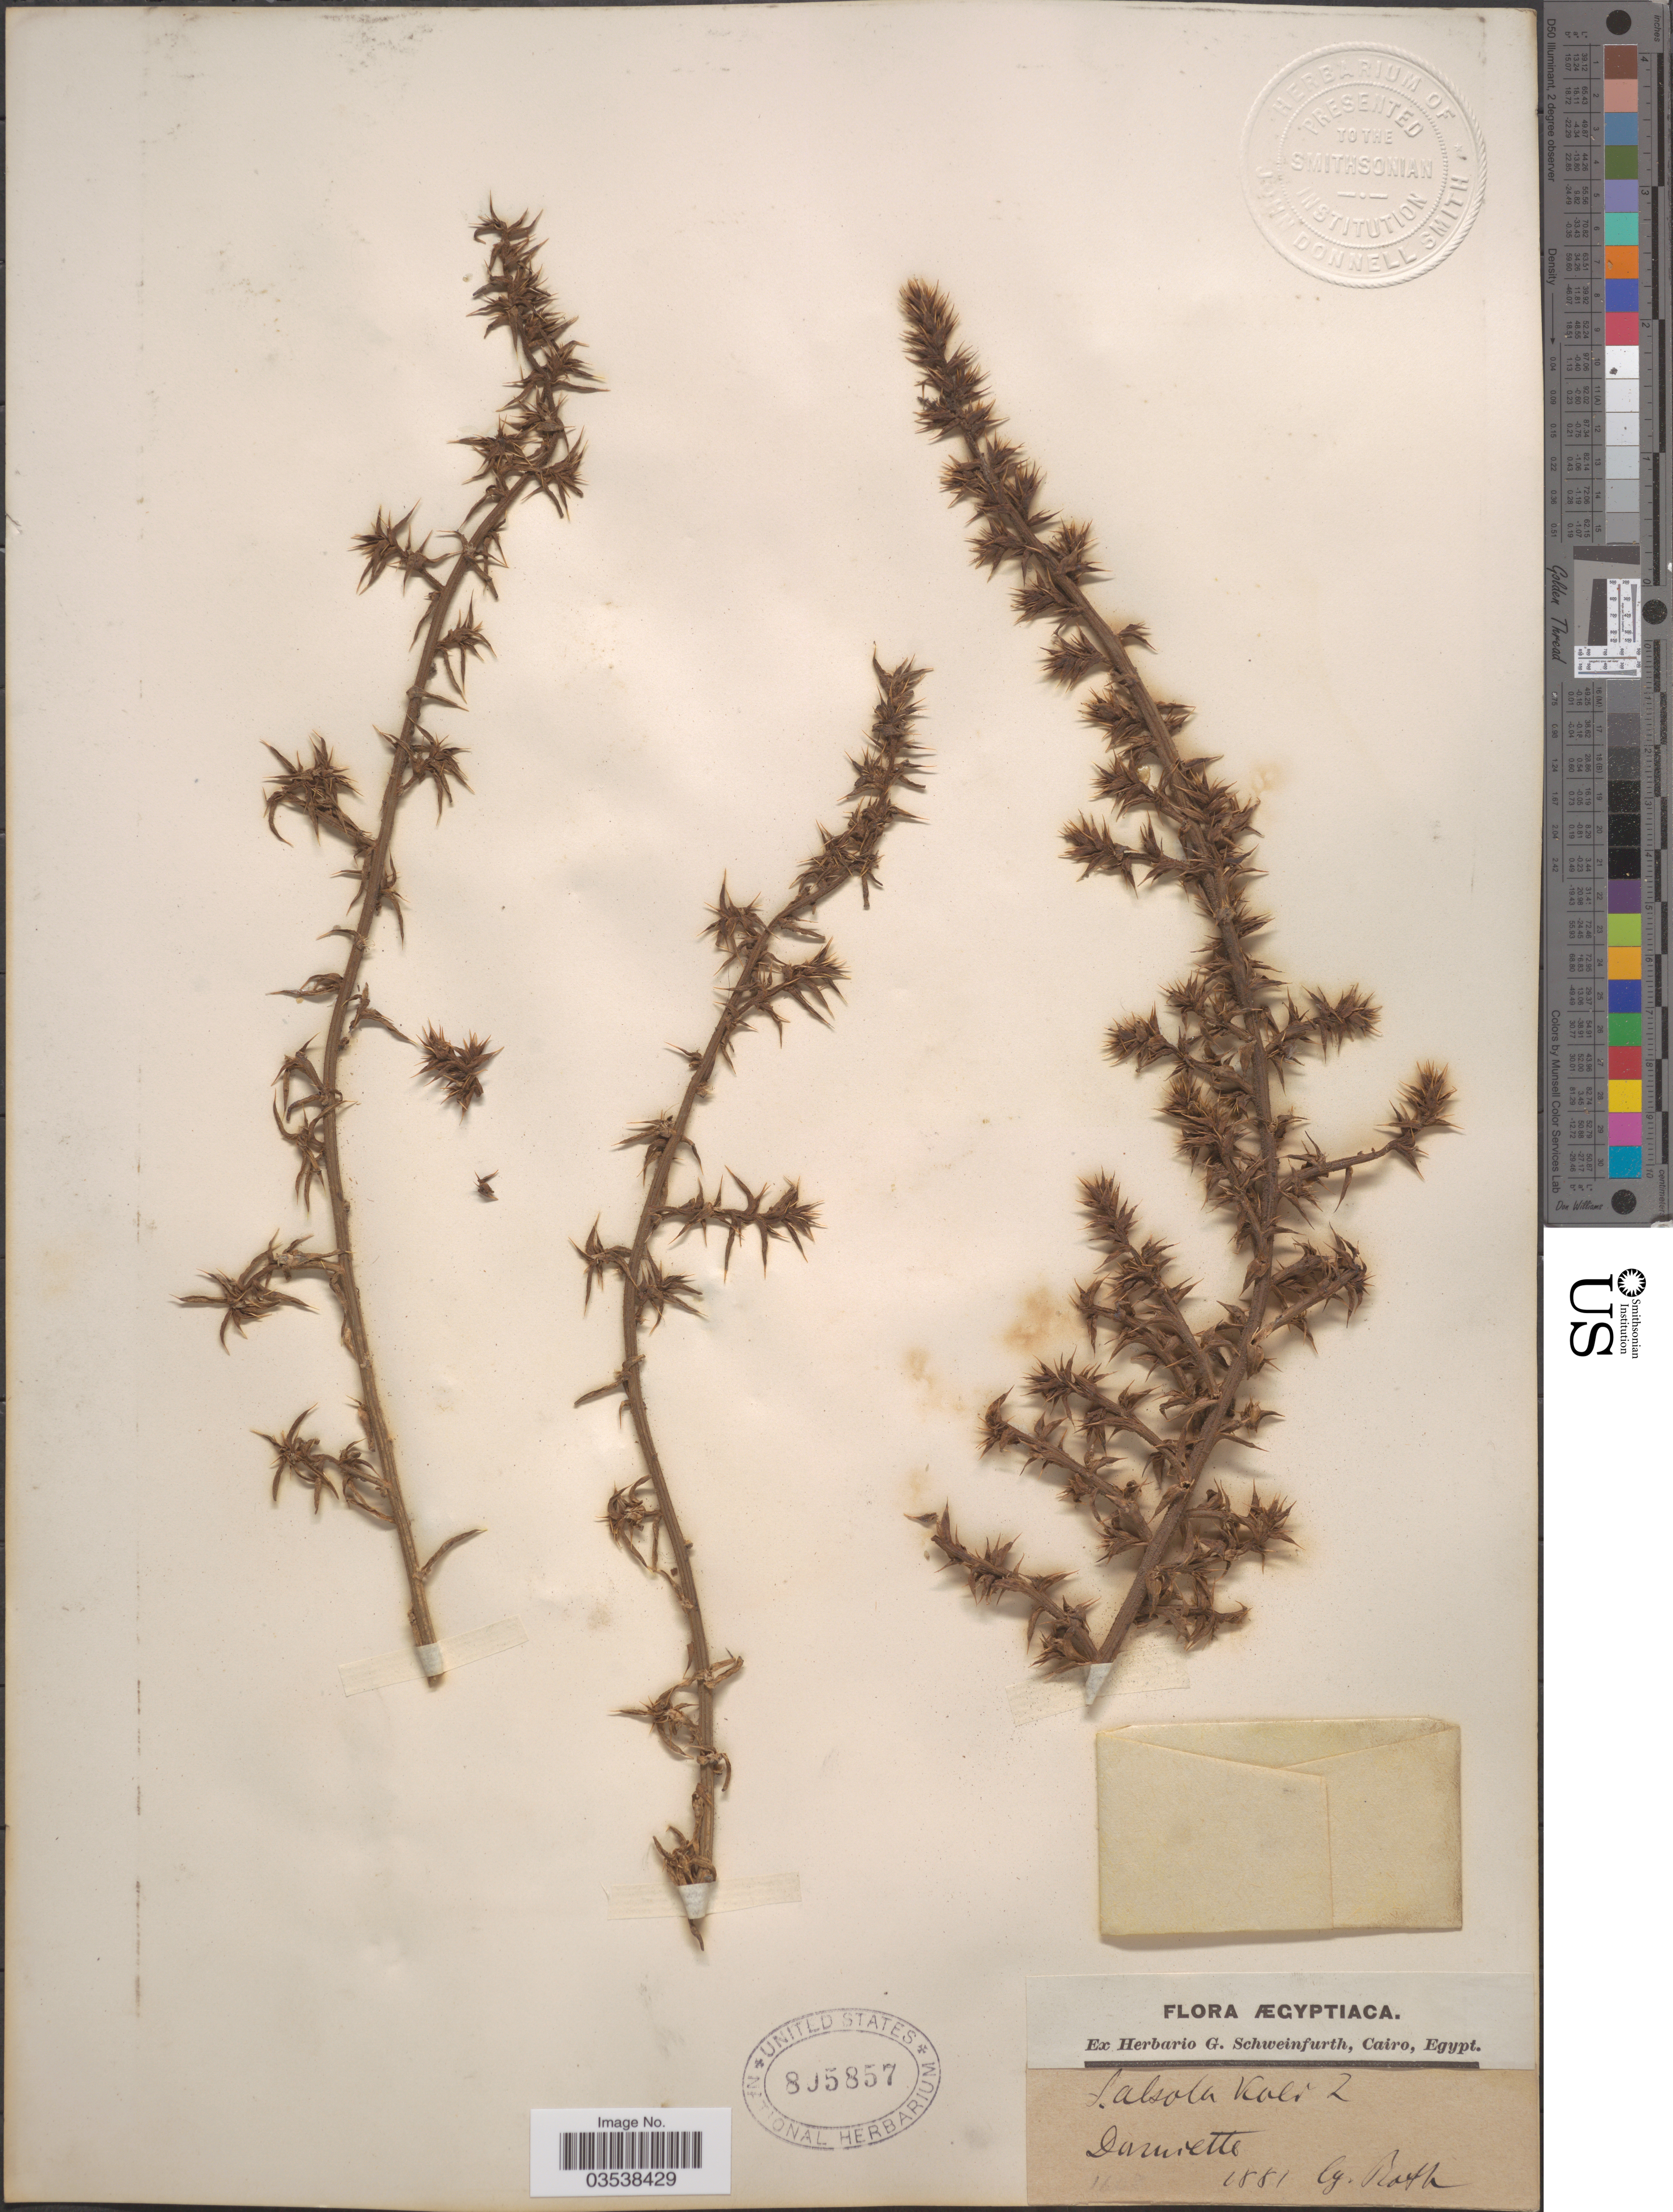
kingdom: Plantae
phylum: Tracheophyta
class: Magnoliopsida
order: Caryophyllales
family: Amaranthaceae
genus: Salsola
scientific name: Salsola kali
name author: L.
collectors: -- Roth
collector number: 11*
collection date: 1881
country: Egypt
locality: Ægyptiaca. Damrette.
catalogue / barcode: US 805857